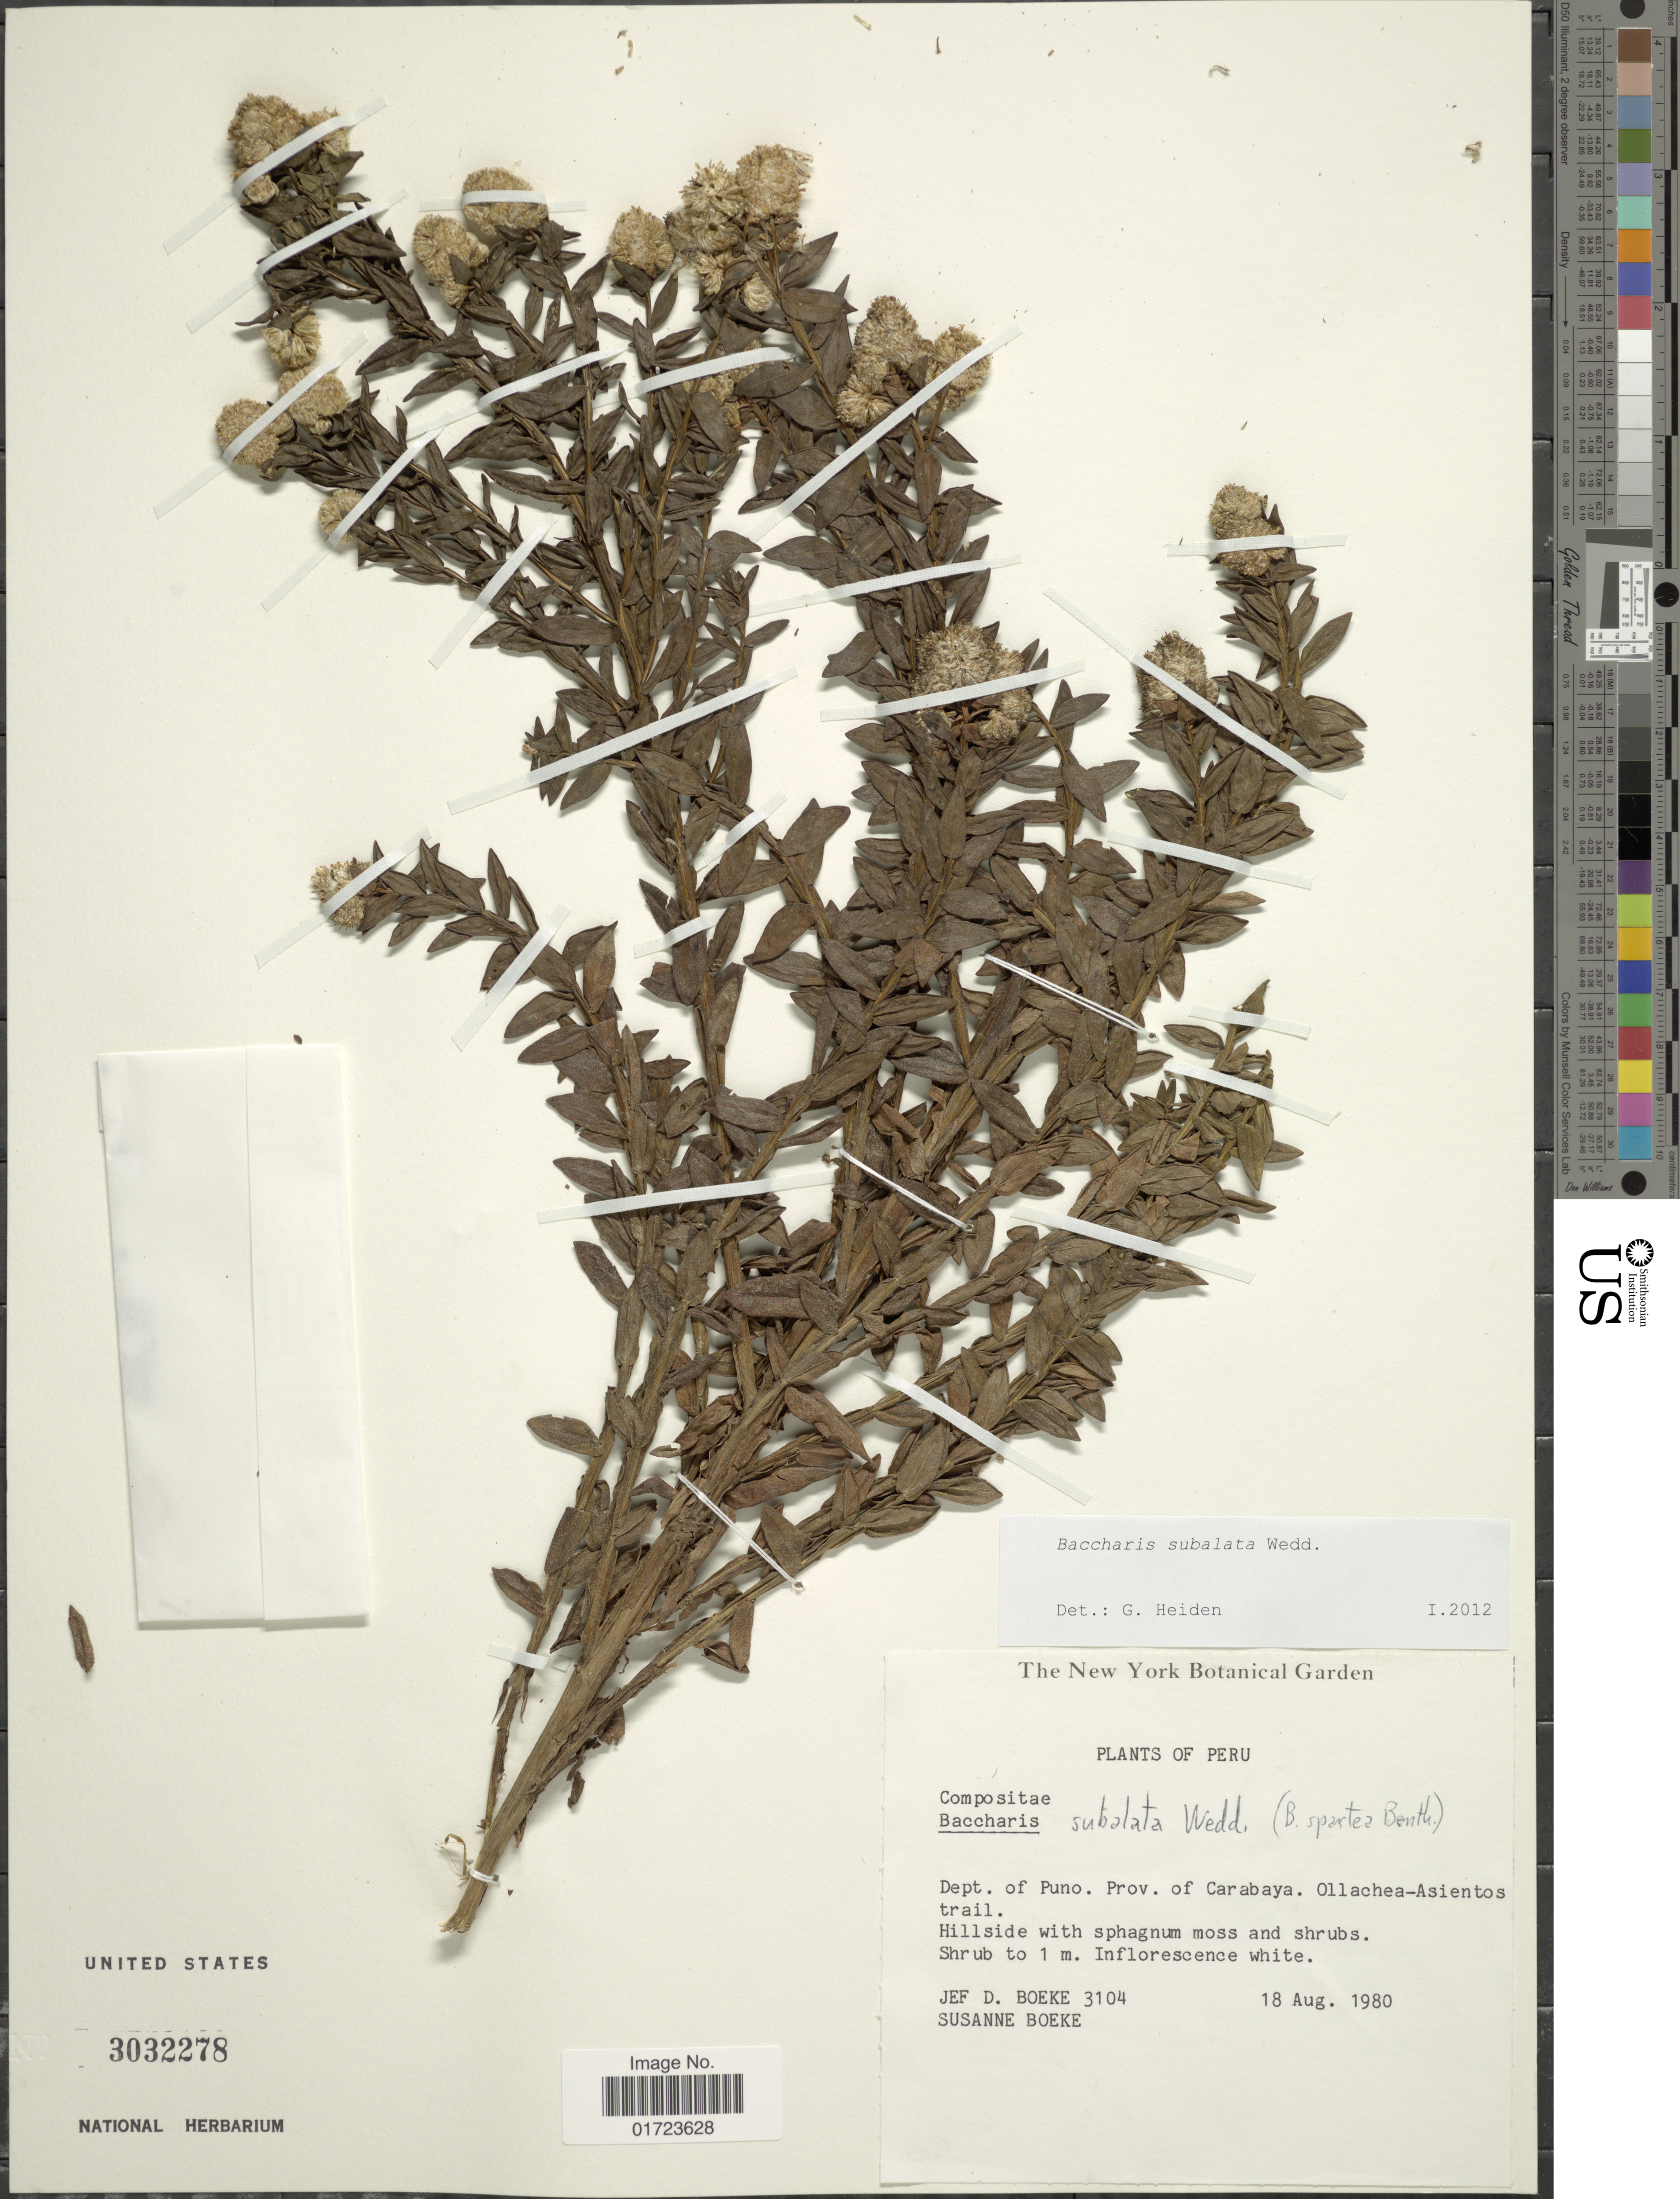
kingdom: Plantae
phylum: Tracheophyta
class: Magnoliopsida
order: Asterales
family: Asteraceae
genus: Baccharis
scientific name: Baccharis subalata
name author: Wedd.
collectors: J. D. Boeke & S. Boeke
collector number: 3104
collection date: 1980-08-18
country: Peru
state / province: Puno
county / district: Carabaya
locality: Dept. of Puno. Prov. of Carabaya. Ollachea-Asientos trail.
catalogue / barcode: US 3032278